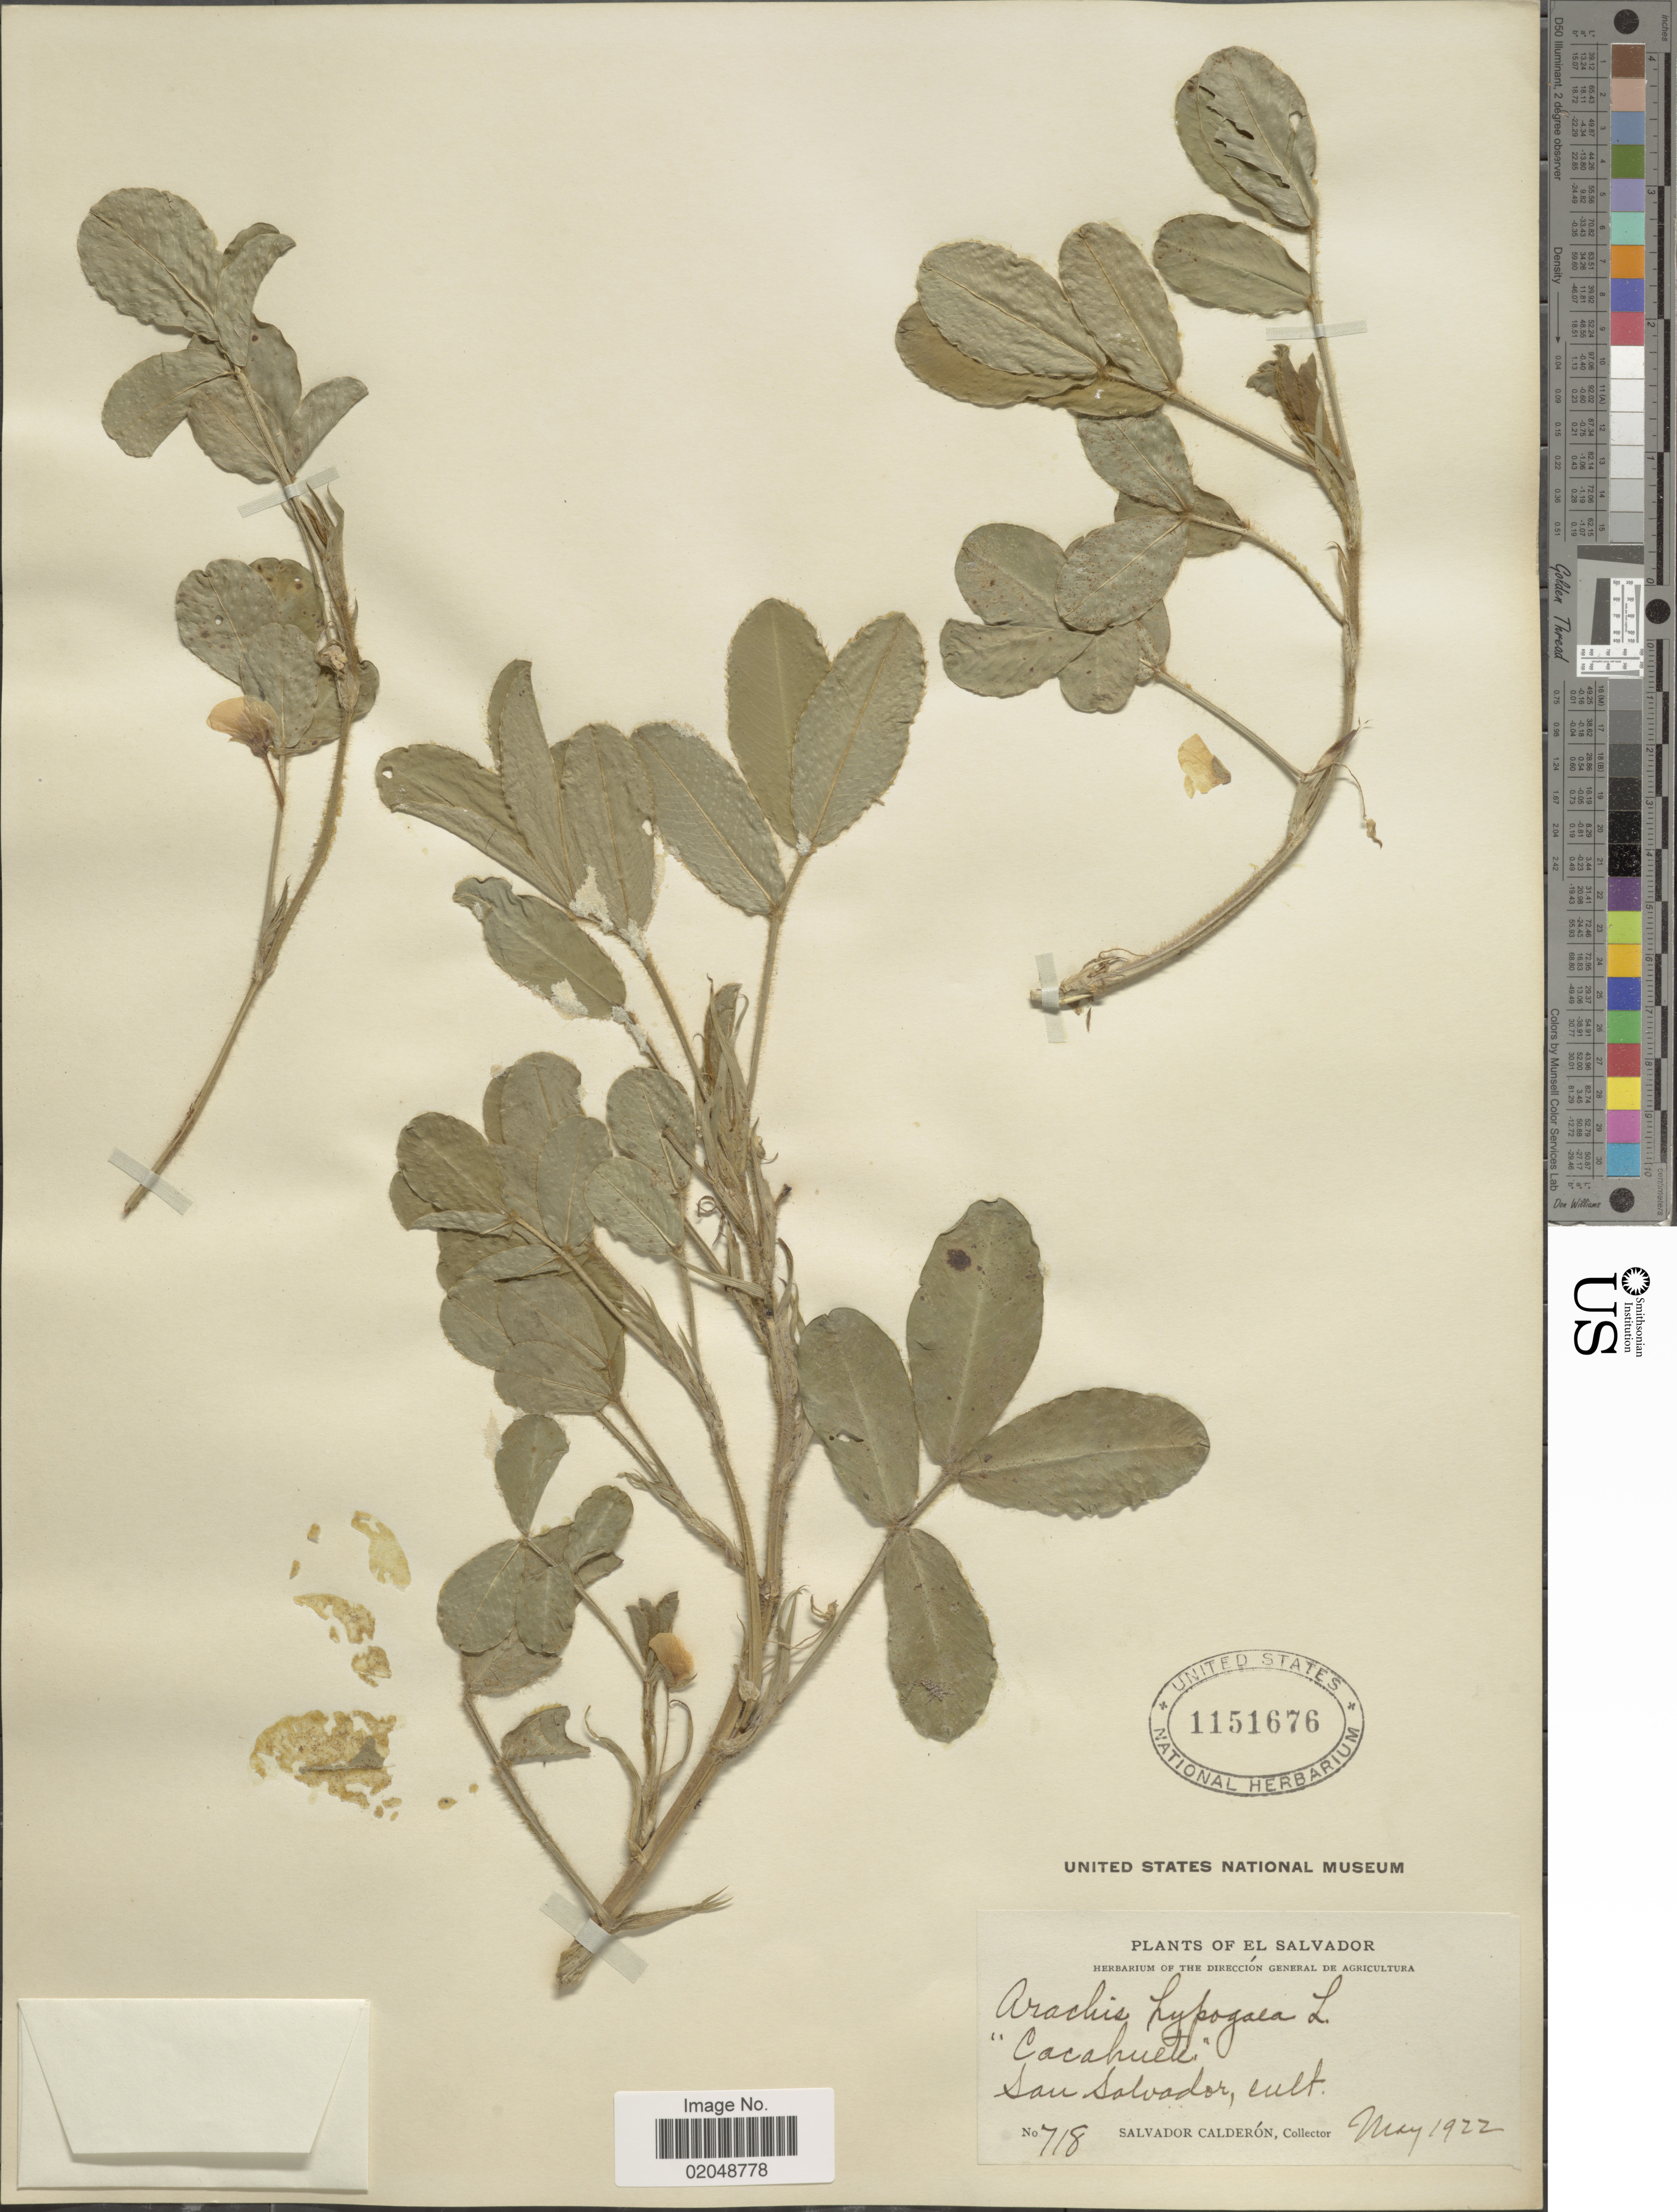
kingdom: Plantae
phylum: Tracheophyta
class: Magnoliopsida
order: Fabales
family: Fabaceae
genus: Arachis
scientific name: Arachis hypogaea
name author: L.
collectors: S. Calderón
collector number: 718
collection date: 1922-05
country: El Salvador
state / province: San Salvador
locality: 'Cacahuete', San Salvador, cult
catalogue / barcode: US 1151676